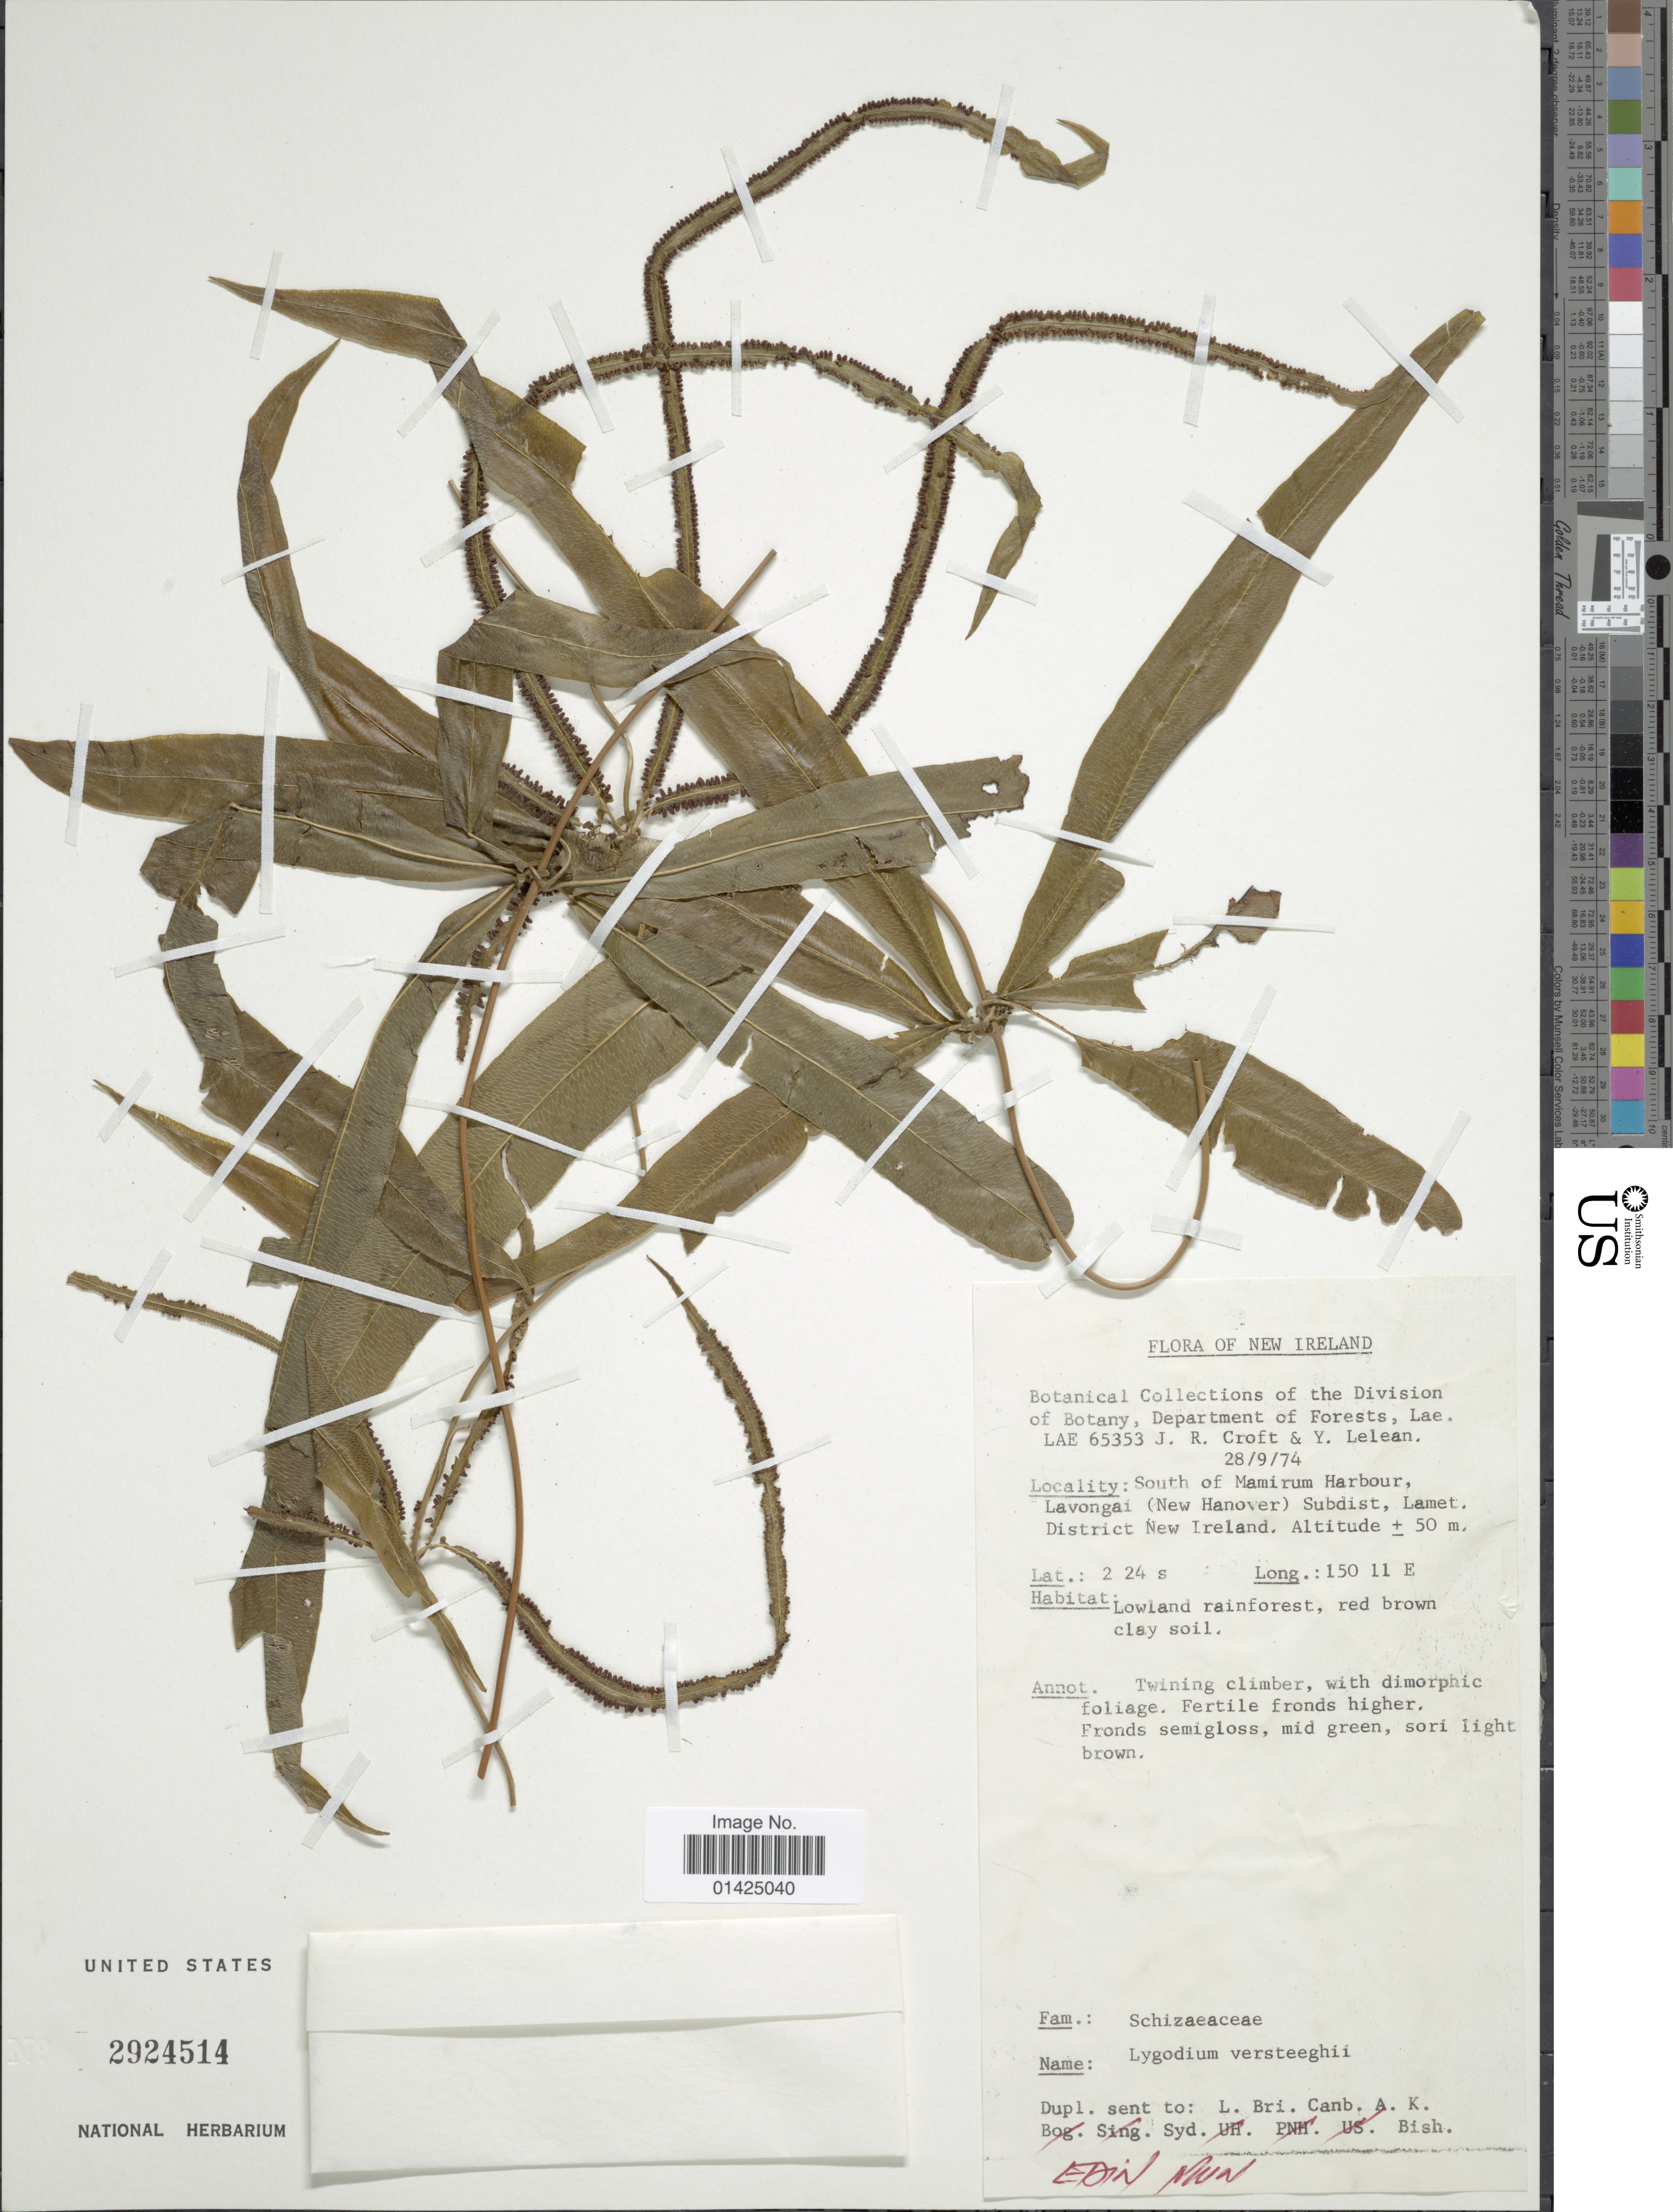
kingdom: Plantae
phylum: Tracheophyta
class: Polypodiopsida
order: Schizaeales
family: Lygodiaceae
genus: Lygodium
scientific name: Lygodium versteegii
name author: Christ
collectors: J. R. Croft & Y. Lelean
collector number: LAE 65353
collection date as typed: Transcribed d/m/y: 28/9/74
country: Papua New Guinea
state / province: New Ireland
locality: South of Mamirum Harbour, Lavangai ( New Hanover) Subdist, Lamet, District New ireland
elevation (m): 50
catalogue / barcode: US 2924514